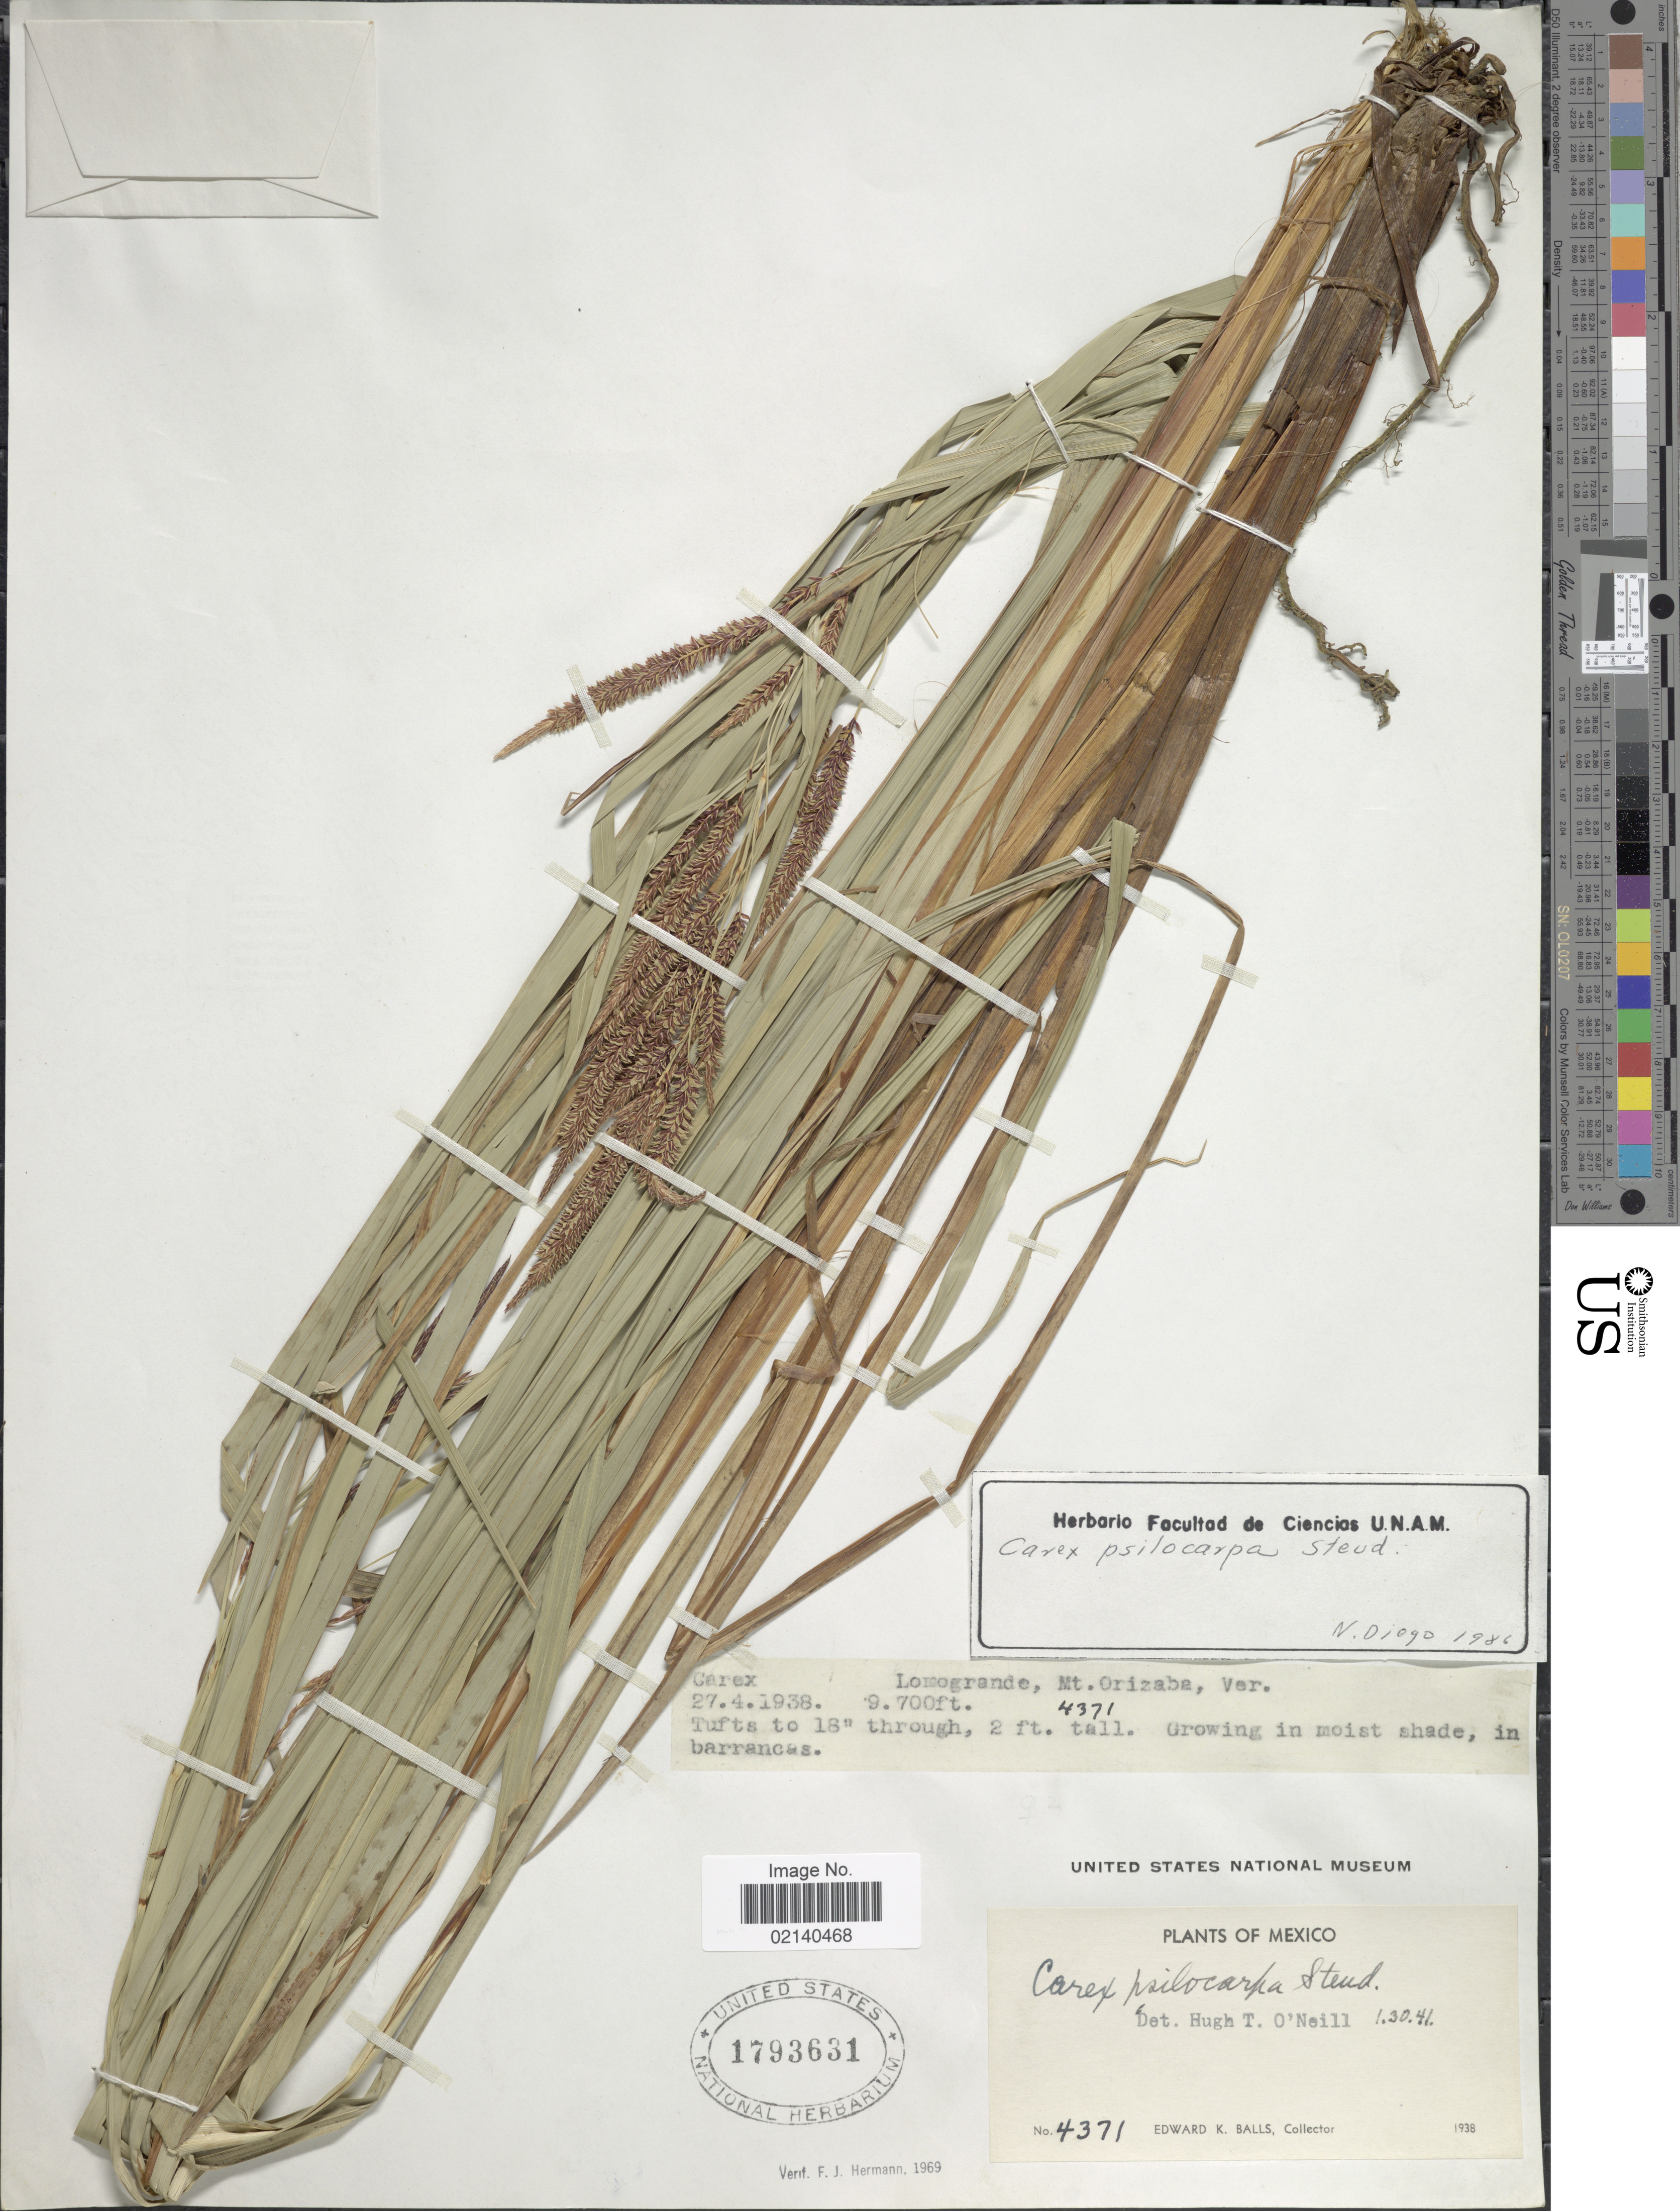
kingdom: Plantae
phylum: Tracheophyta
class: Liliopsida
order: Poales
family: Cyperaceae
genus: Carex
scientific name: Carex psilocarpa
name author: Steud.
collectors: E. K. Balls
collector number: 4371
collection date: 1938-04-27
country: Mexico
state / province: Veracruz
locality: Lomogrande, mt. Orizaba, in moist shade, in barrancas.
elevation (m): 2957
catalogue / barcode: US 1793631